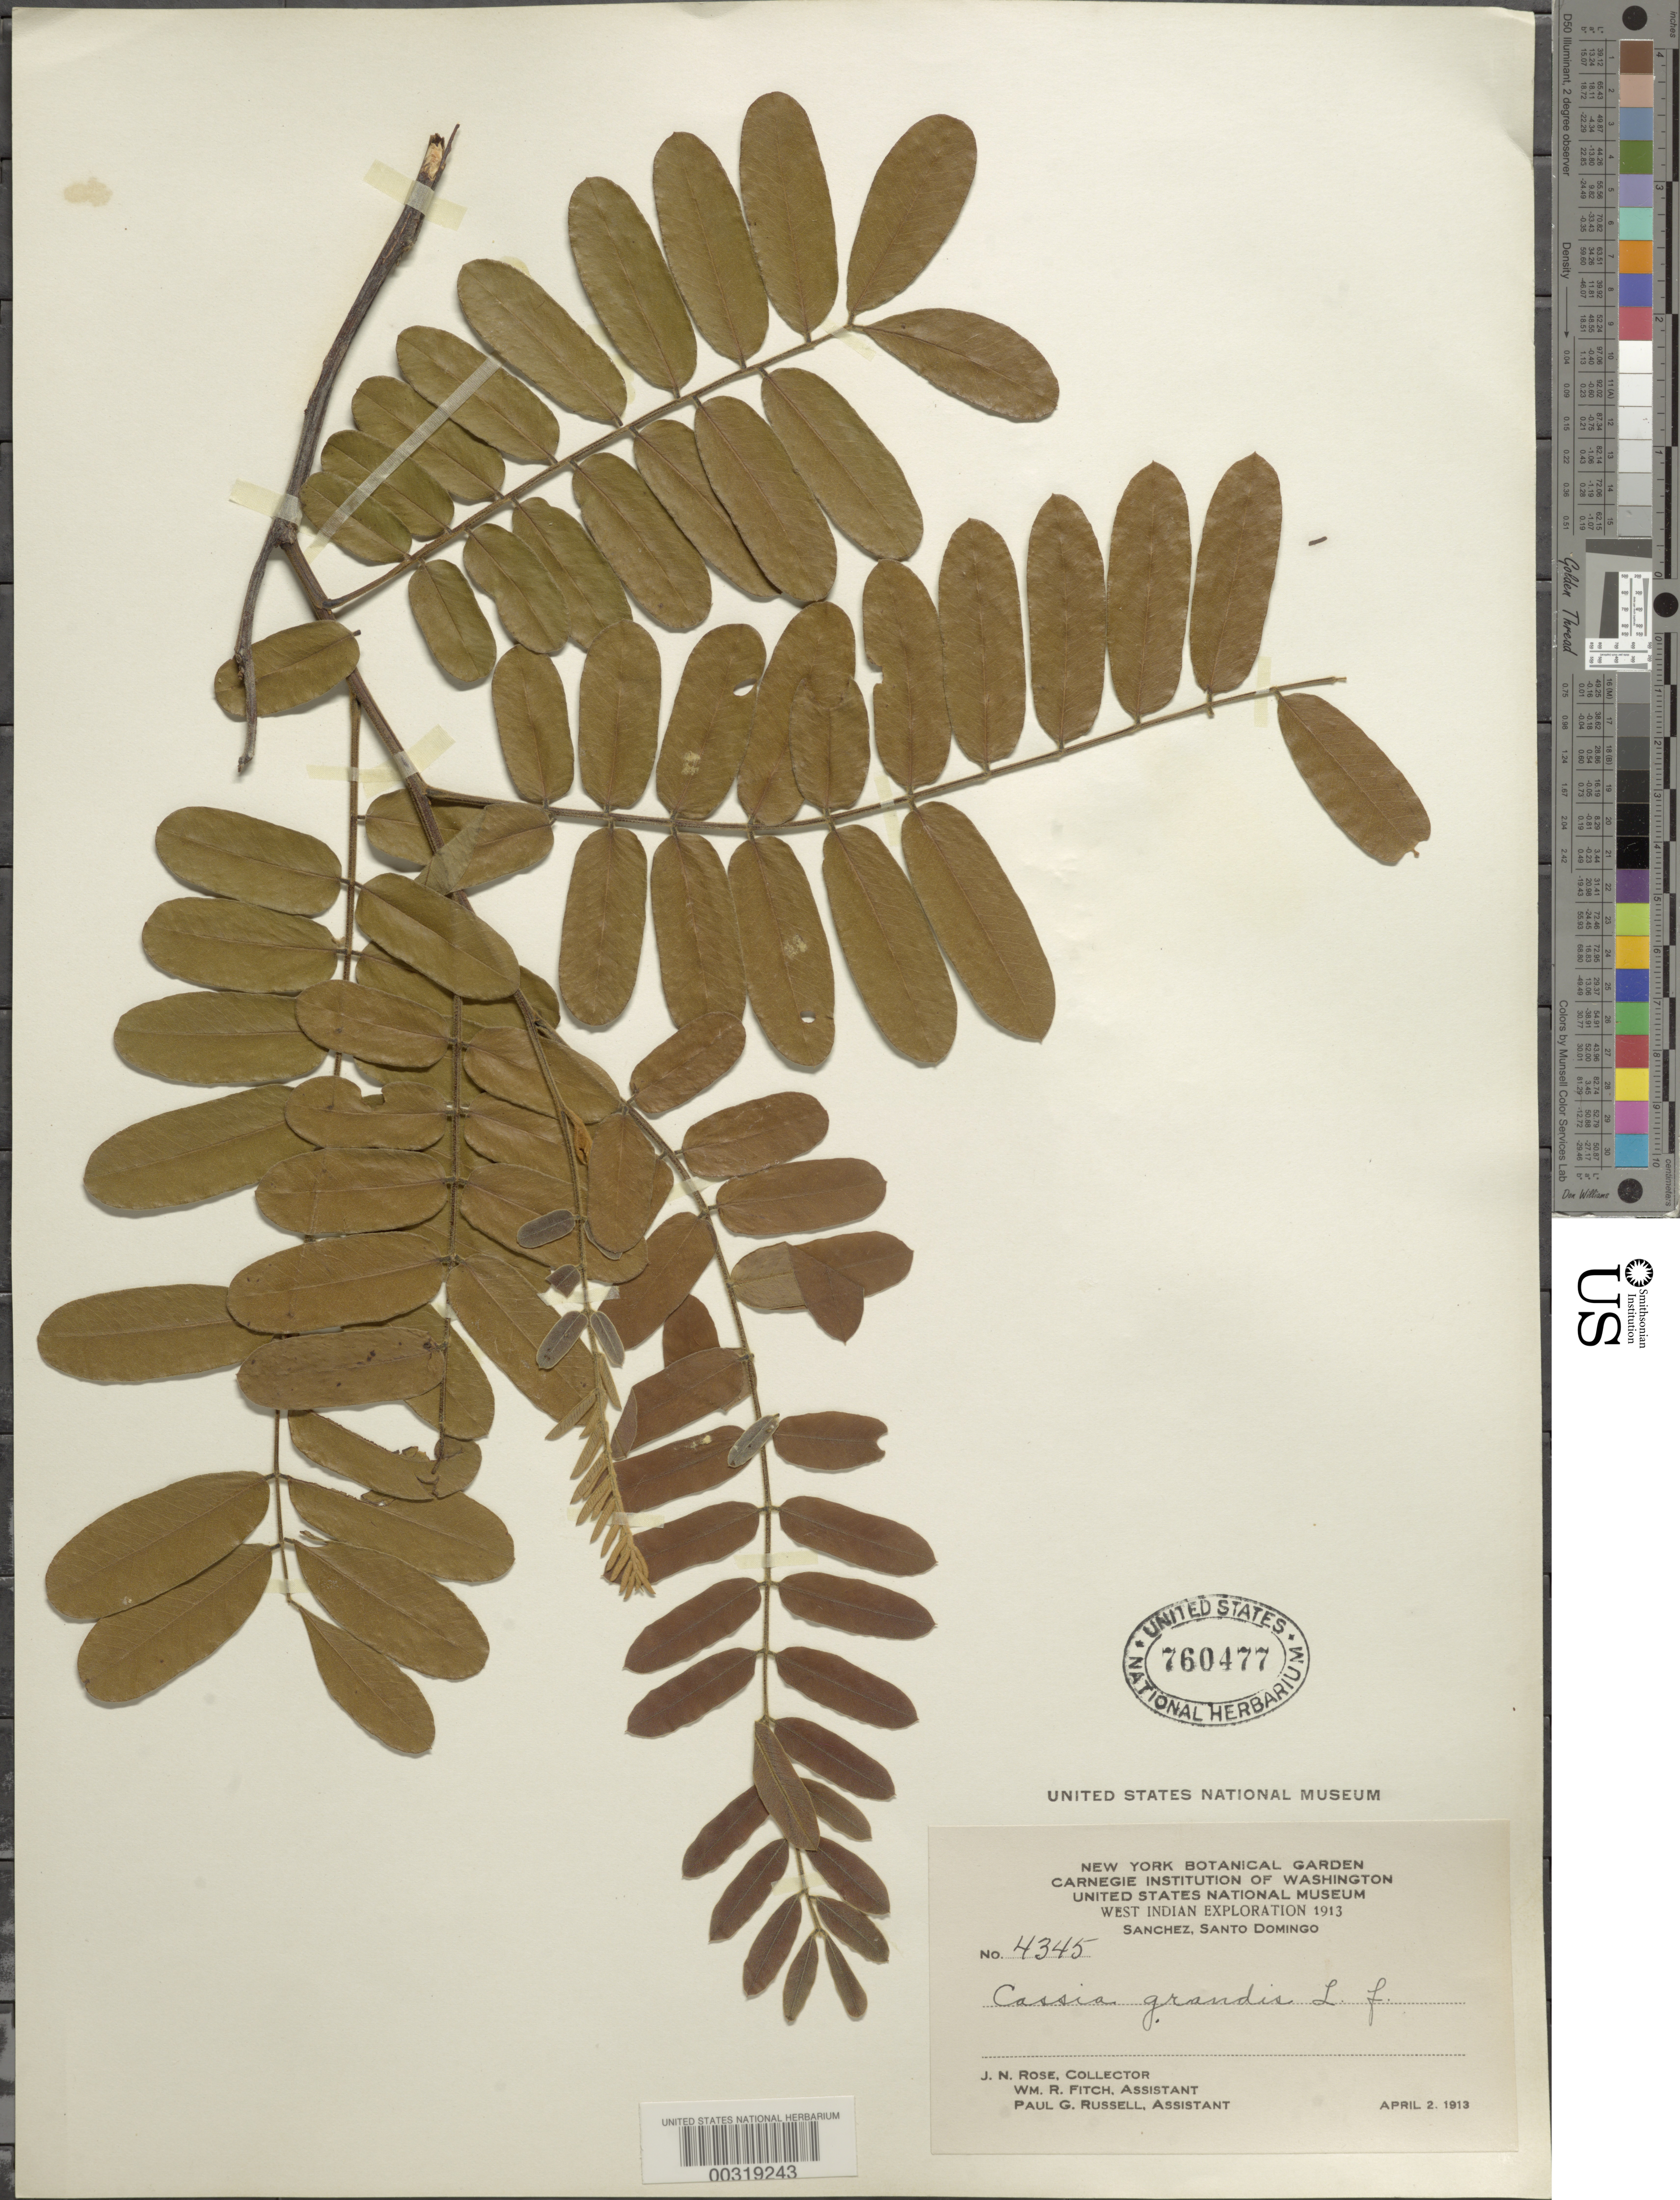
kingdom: Plantae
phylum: Tracheophyta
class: Magnoliopsida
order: Fabales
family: Fabaceae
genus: Cassia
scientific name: Cassia grandis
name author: L. f.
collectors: J. N. Rose, W. R. Fitch & P. G. Russell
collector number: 4345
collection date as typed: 02 Apr 1913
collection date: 1913-04-02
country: Dominican Republic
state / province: Samaná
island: Hispaniola Island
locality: Sanchez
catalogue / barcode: US 760477